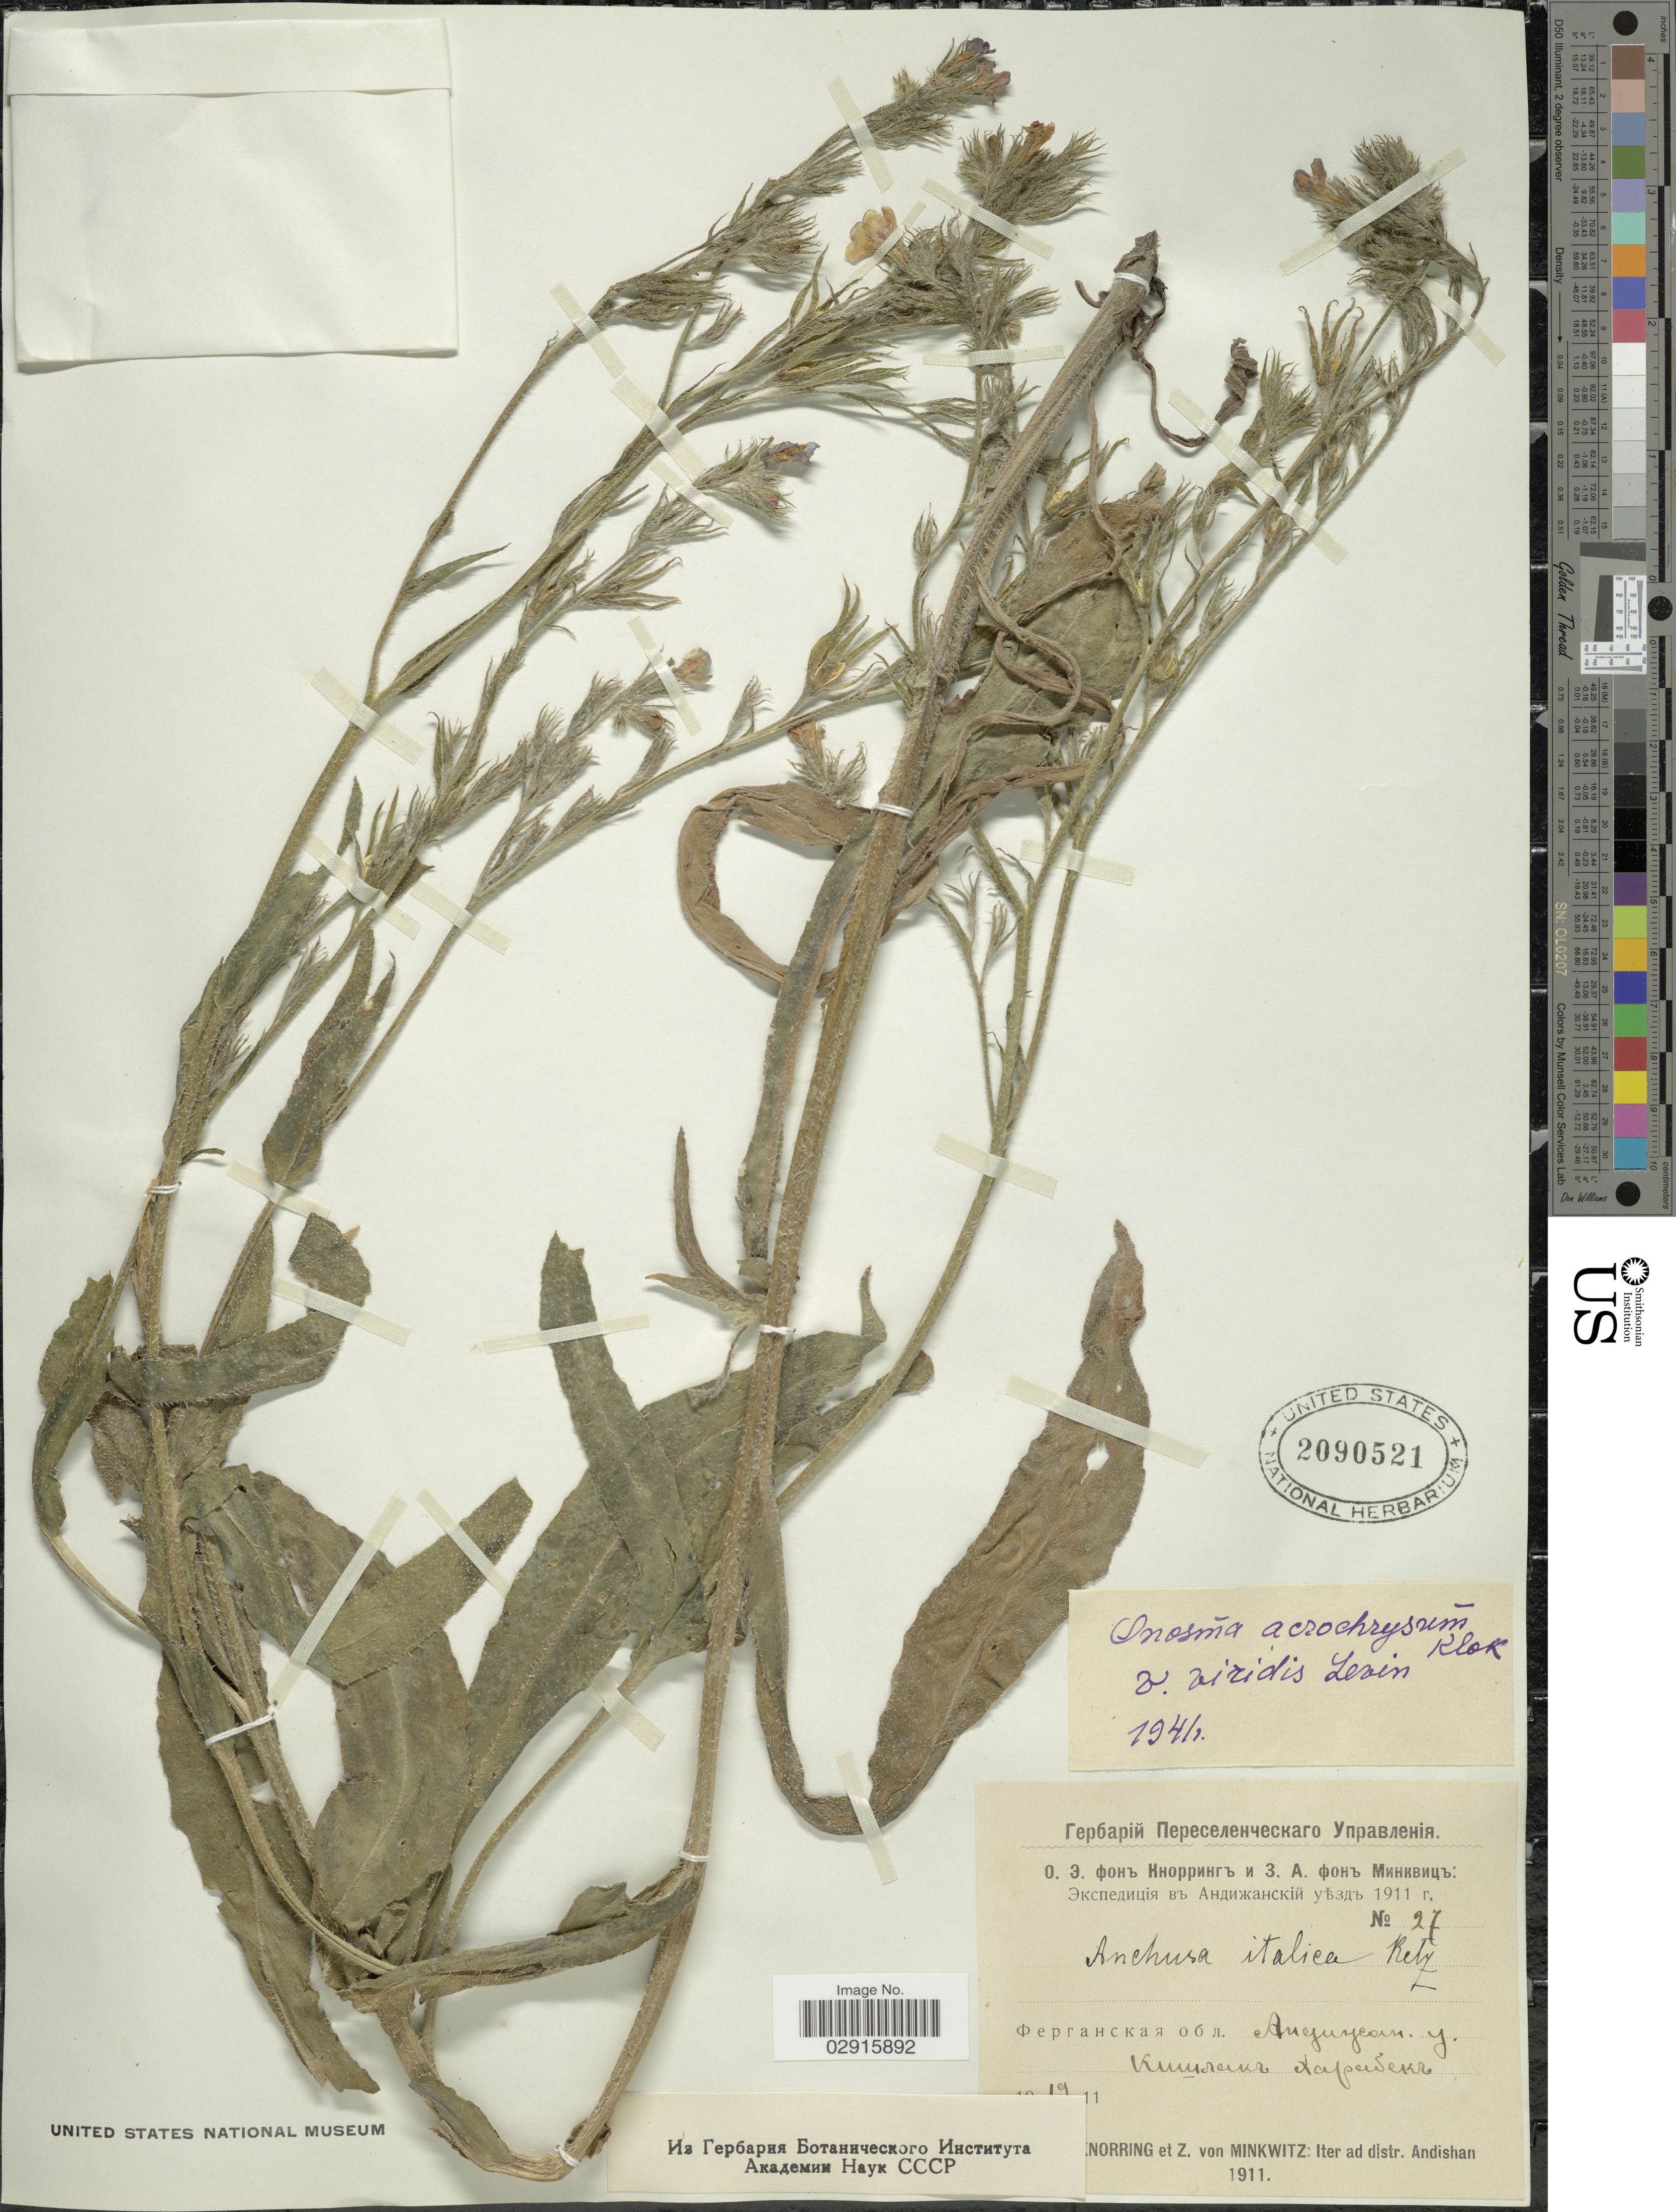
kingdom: Plantae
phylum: Tracheophyta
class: Magnoliopsida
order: Boraginales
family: Boraginaceae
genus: Onosma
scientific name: Onosma acrochrysum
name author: Klokov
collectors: O. Knorring & Z. von Minkwitz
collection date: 1911-10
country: Uzbekistan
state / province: Andijon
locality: X, Iter ad distr. Andishan.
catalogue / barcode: US 2090521